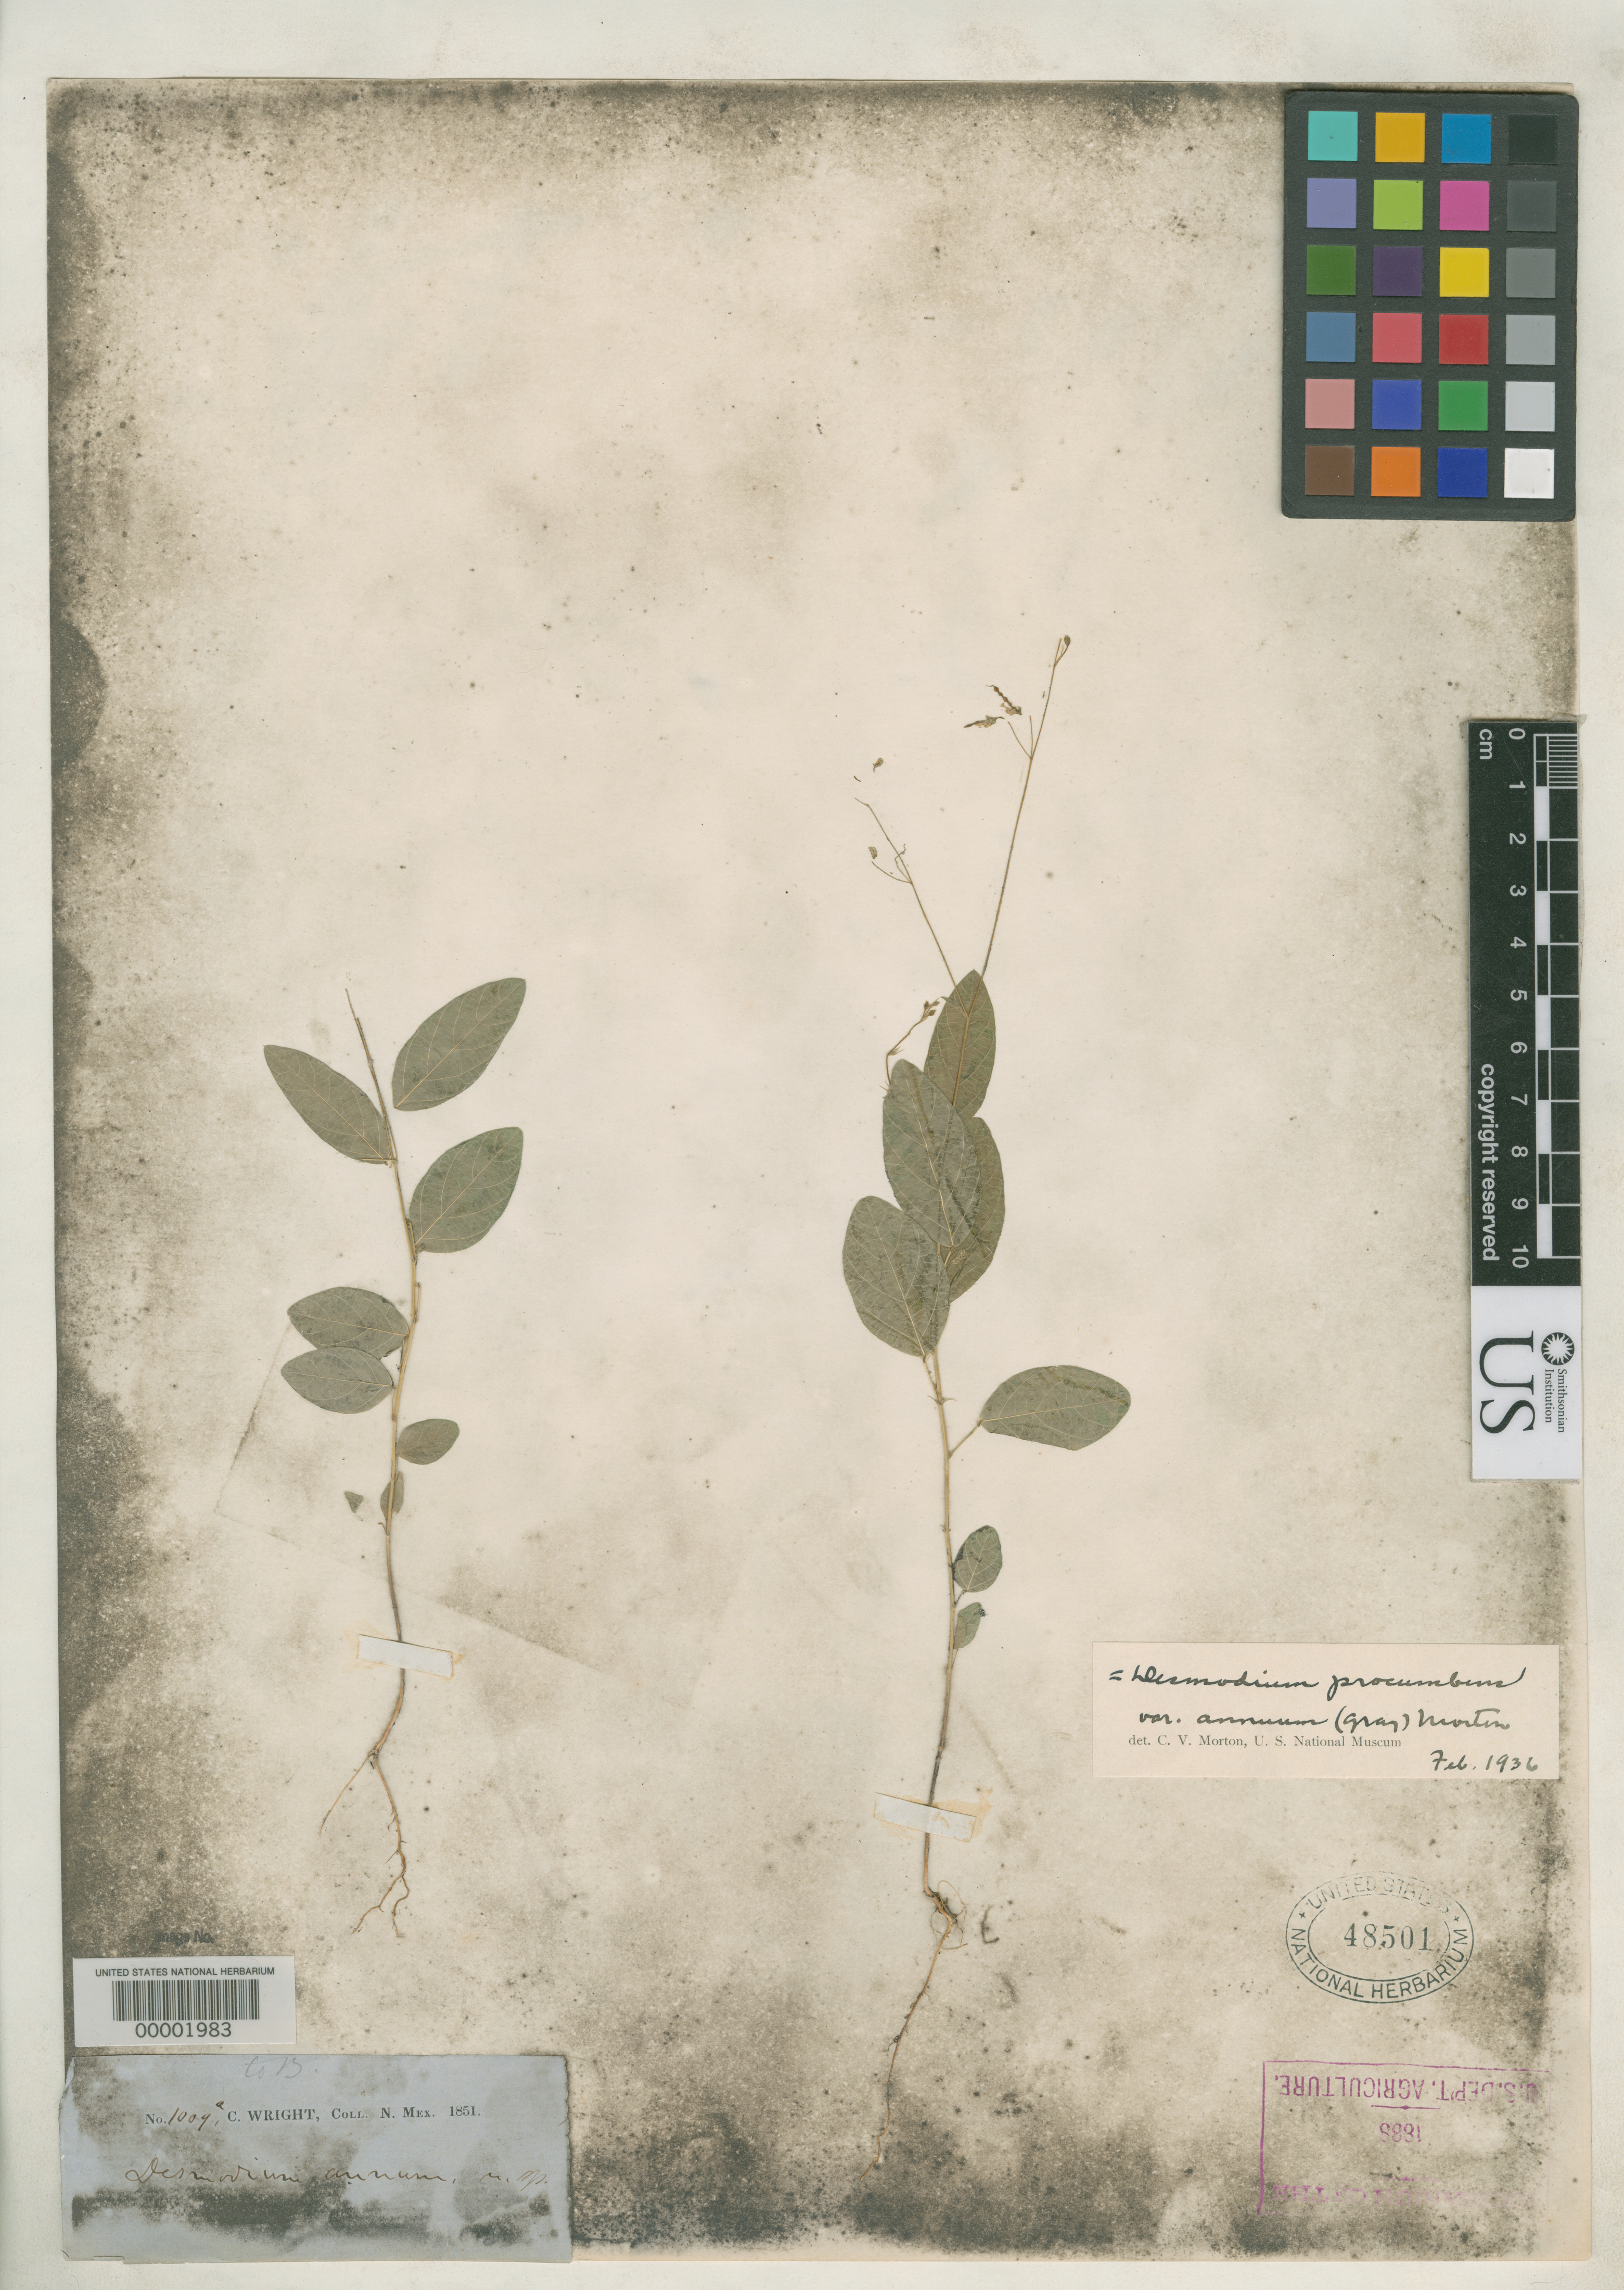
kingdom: Plantae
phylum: Tracheophyta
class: Magnoliopsida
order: Fabales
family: Fabaceae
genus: Desmodium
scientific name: Desmodium annuum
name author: A. Gray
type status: Type Collection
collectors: C. Wright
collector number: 1009 a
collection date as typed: Sep 1851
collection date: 1851-09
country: Mexico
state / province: Sonora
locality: Sonoita.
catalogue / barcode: US 48501